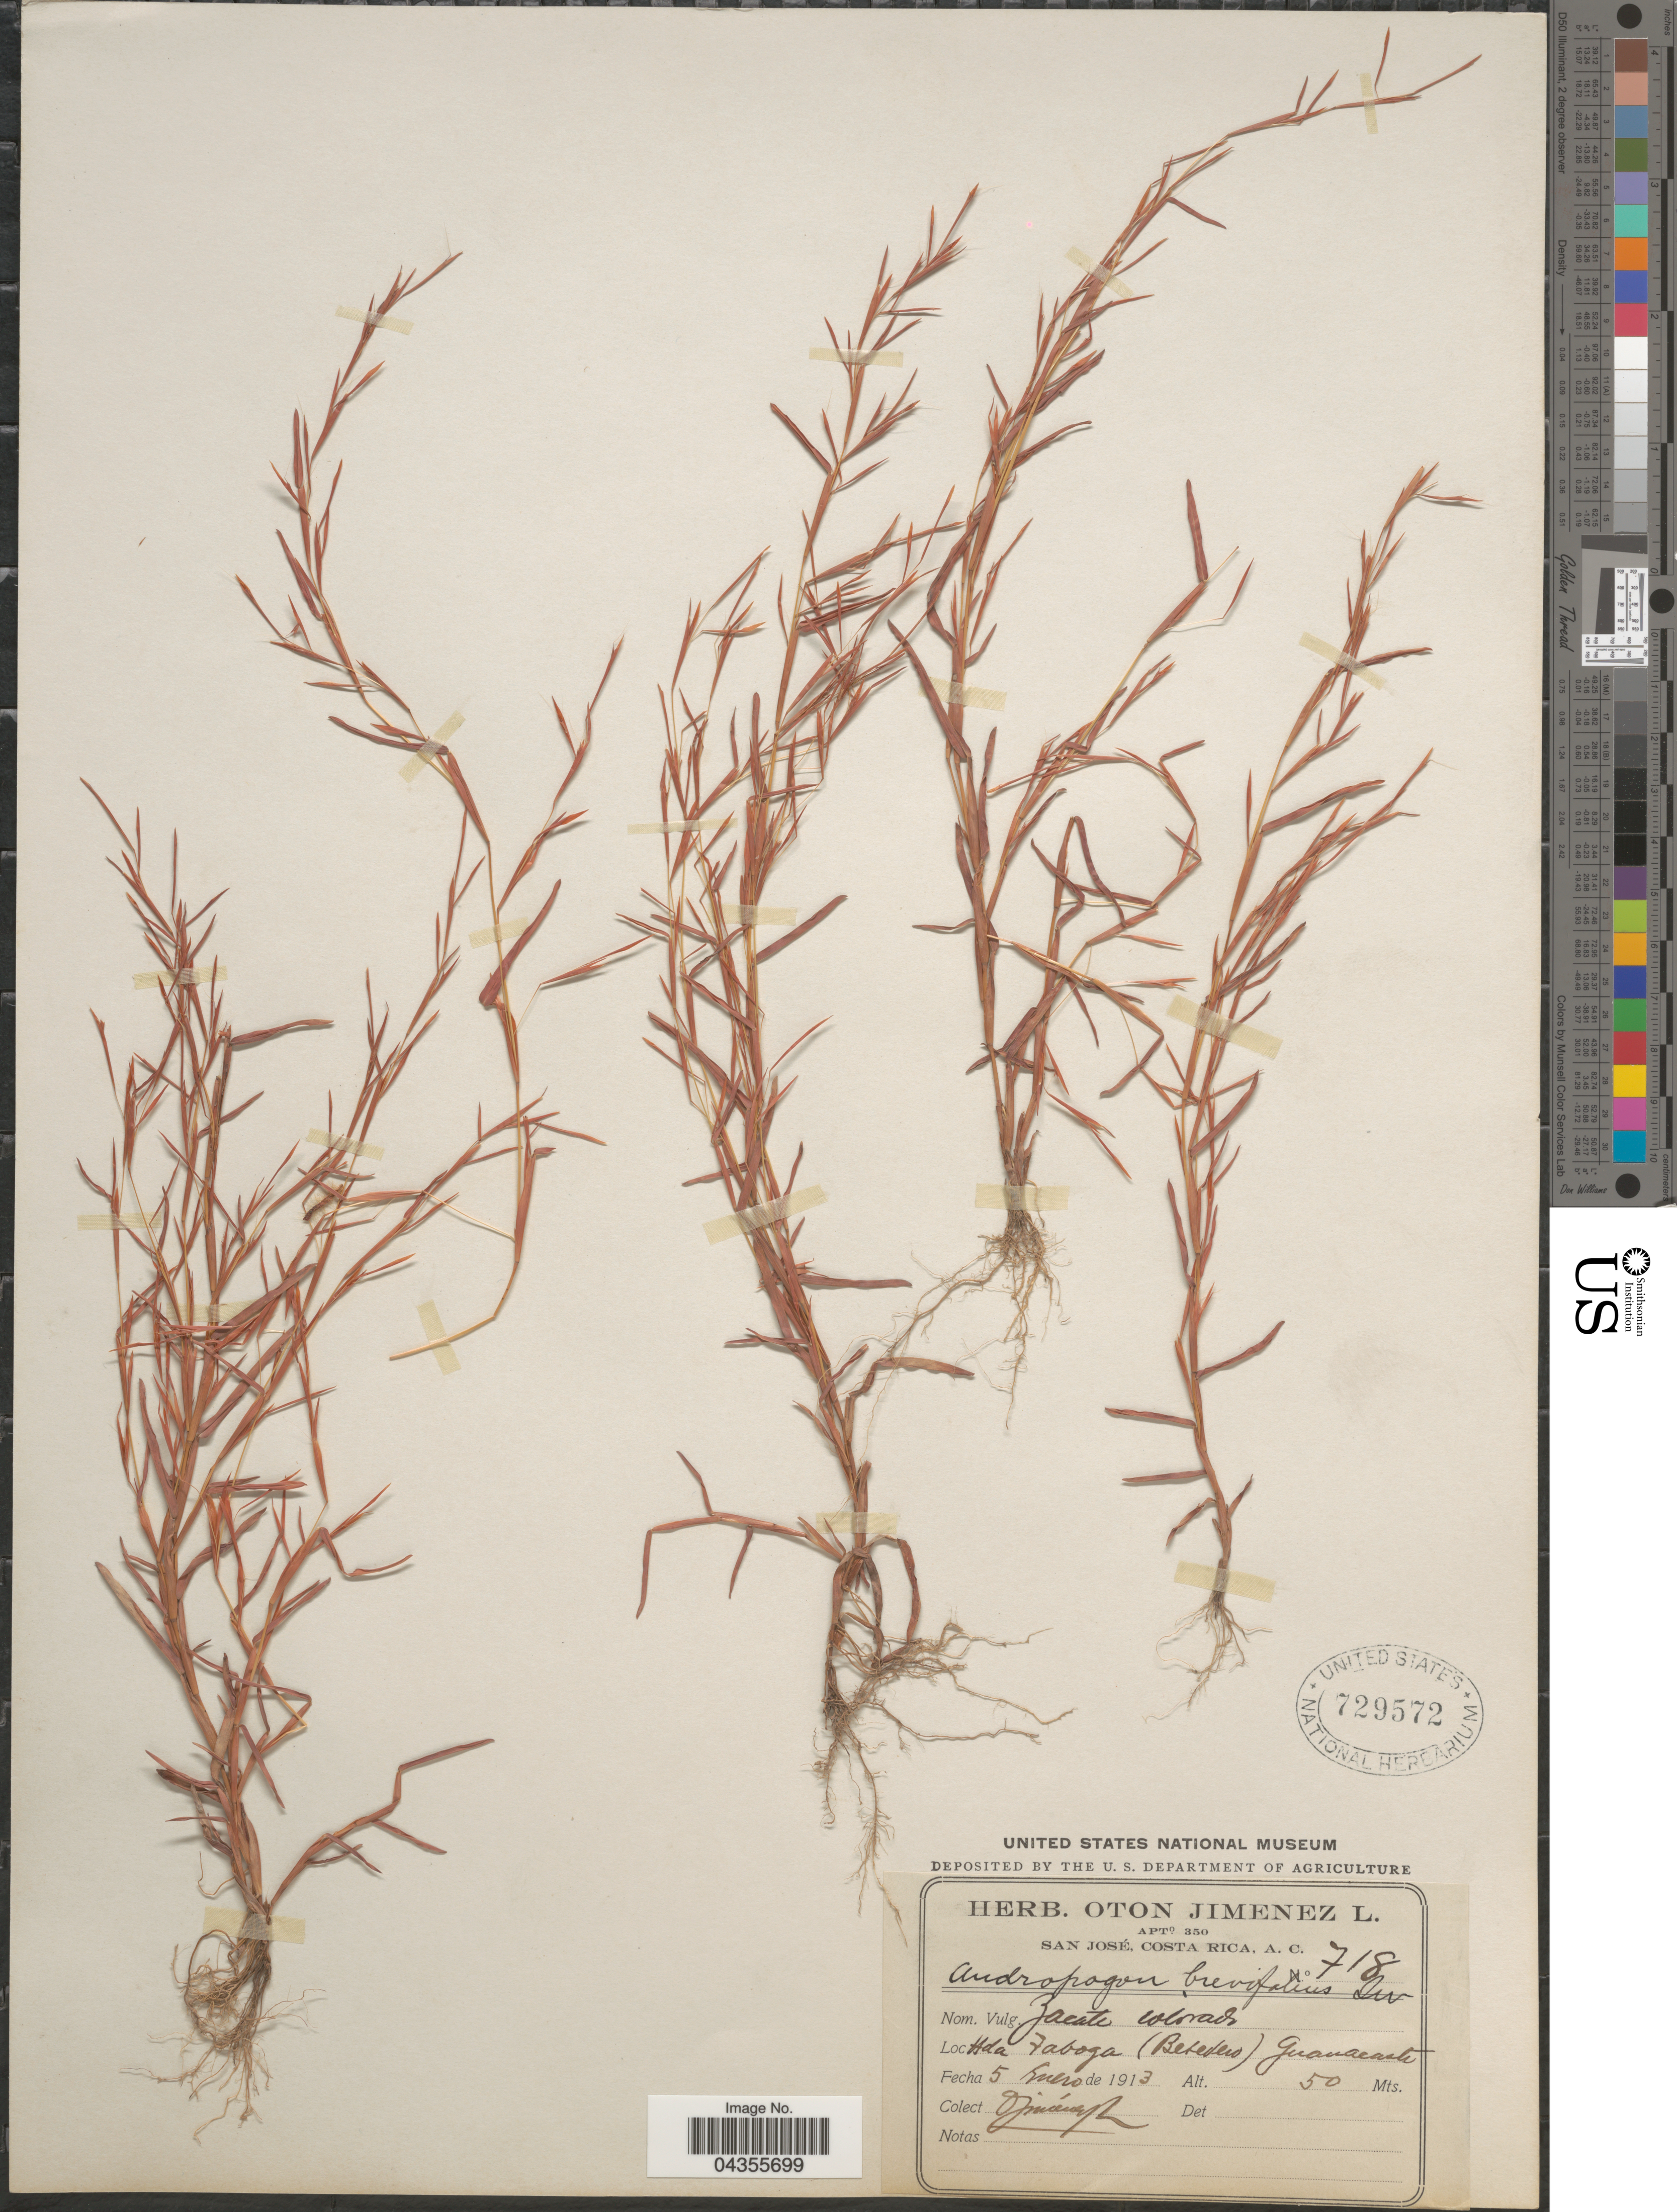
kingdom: Plantae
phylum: Tracheophyta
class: Liliopsida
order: Poales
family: Poaceae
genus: Schizachyrium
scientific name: Schizachyrium brevifolium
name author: (Sw.) Nees ex Büse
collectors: O. Jiménez L.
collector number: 718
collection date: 1913-01-05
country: Costa Rica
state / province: Guanacaste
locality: Hda Taboga (Bebedero) Guanacaste.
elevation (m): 50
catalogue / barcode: US 729572